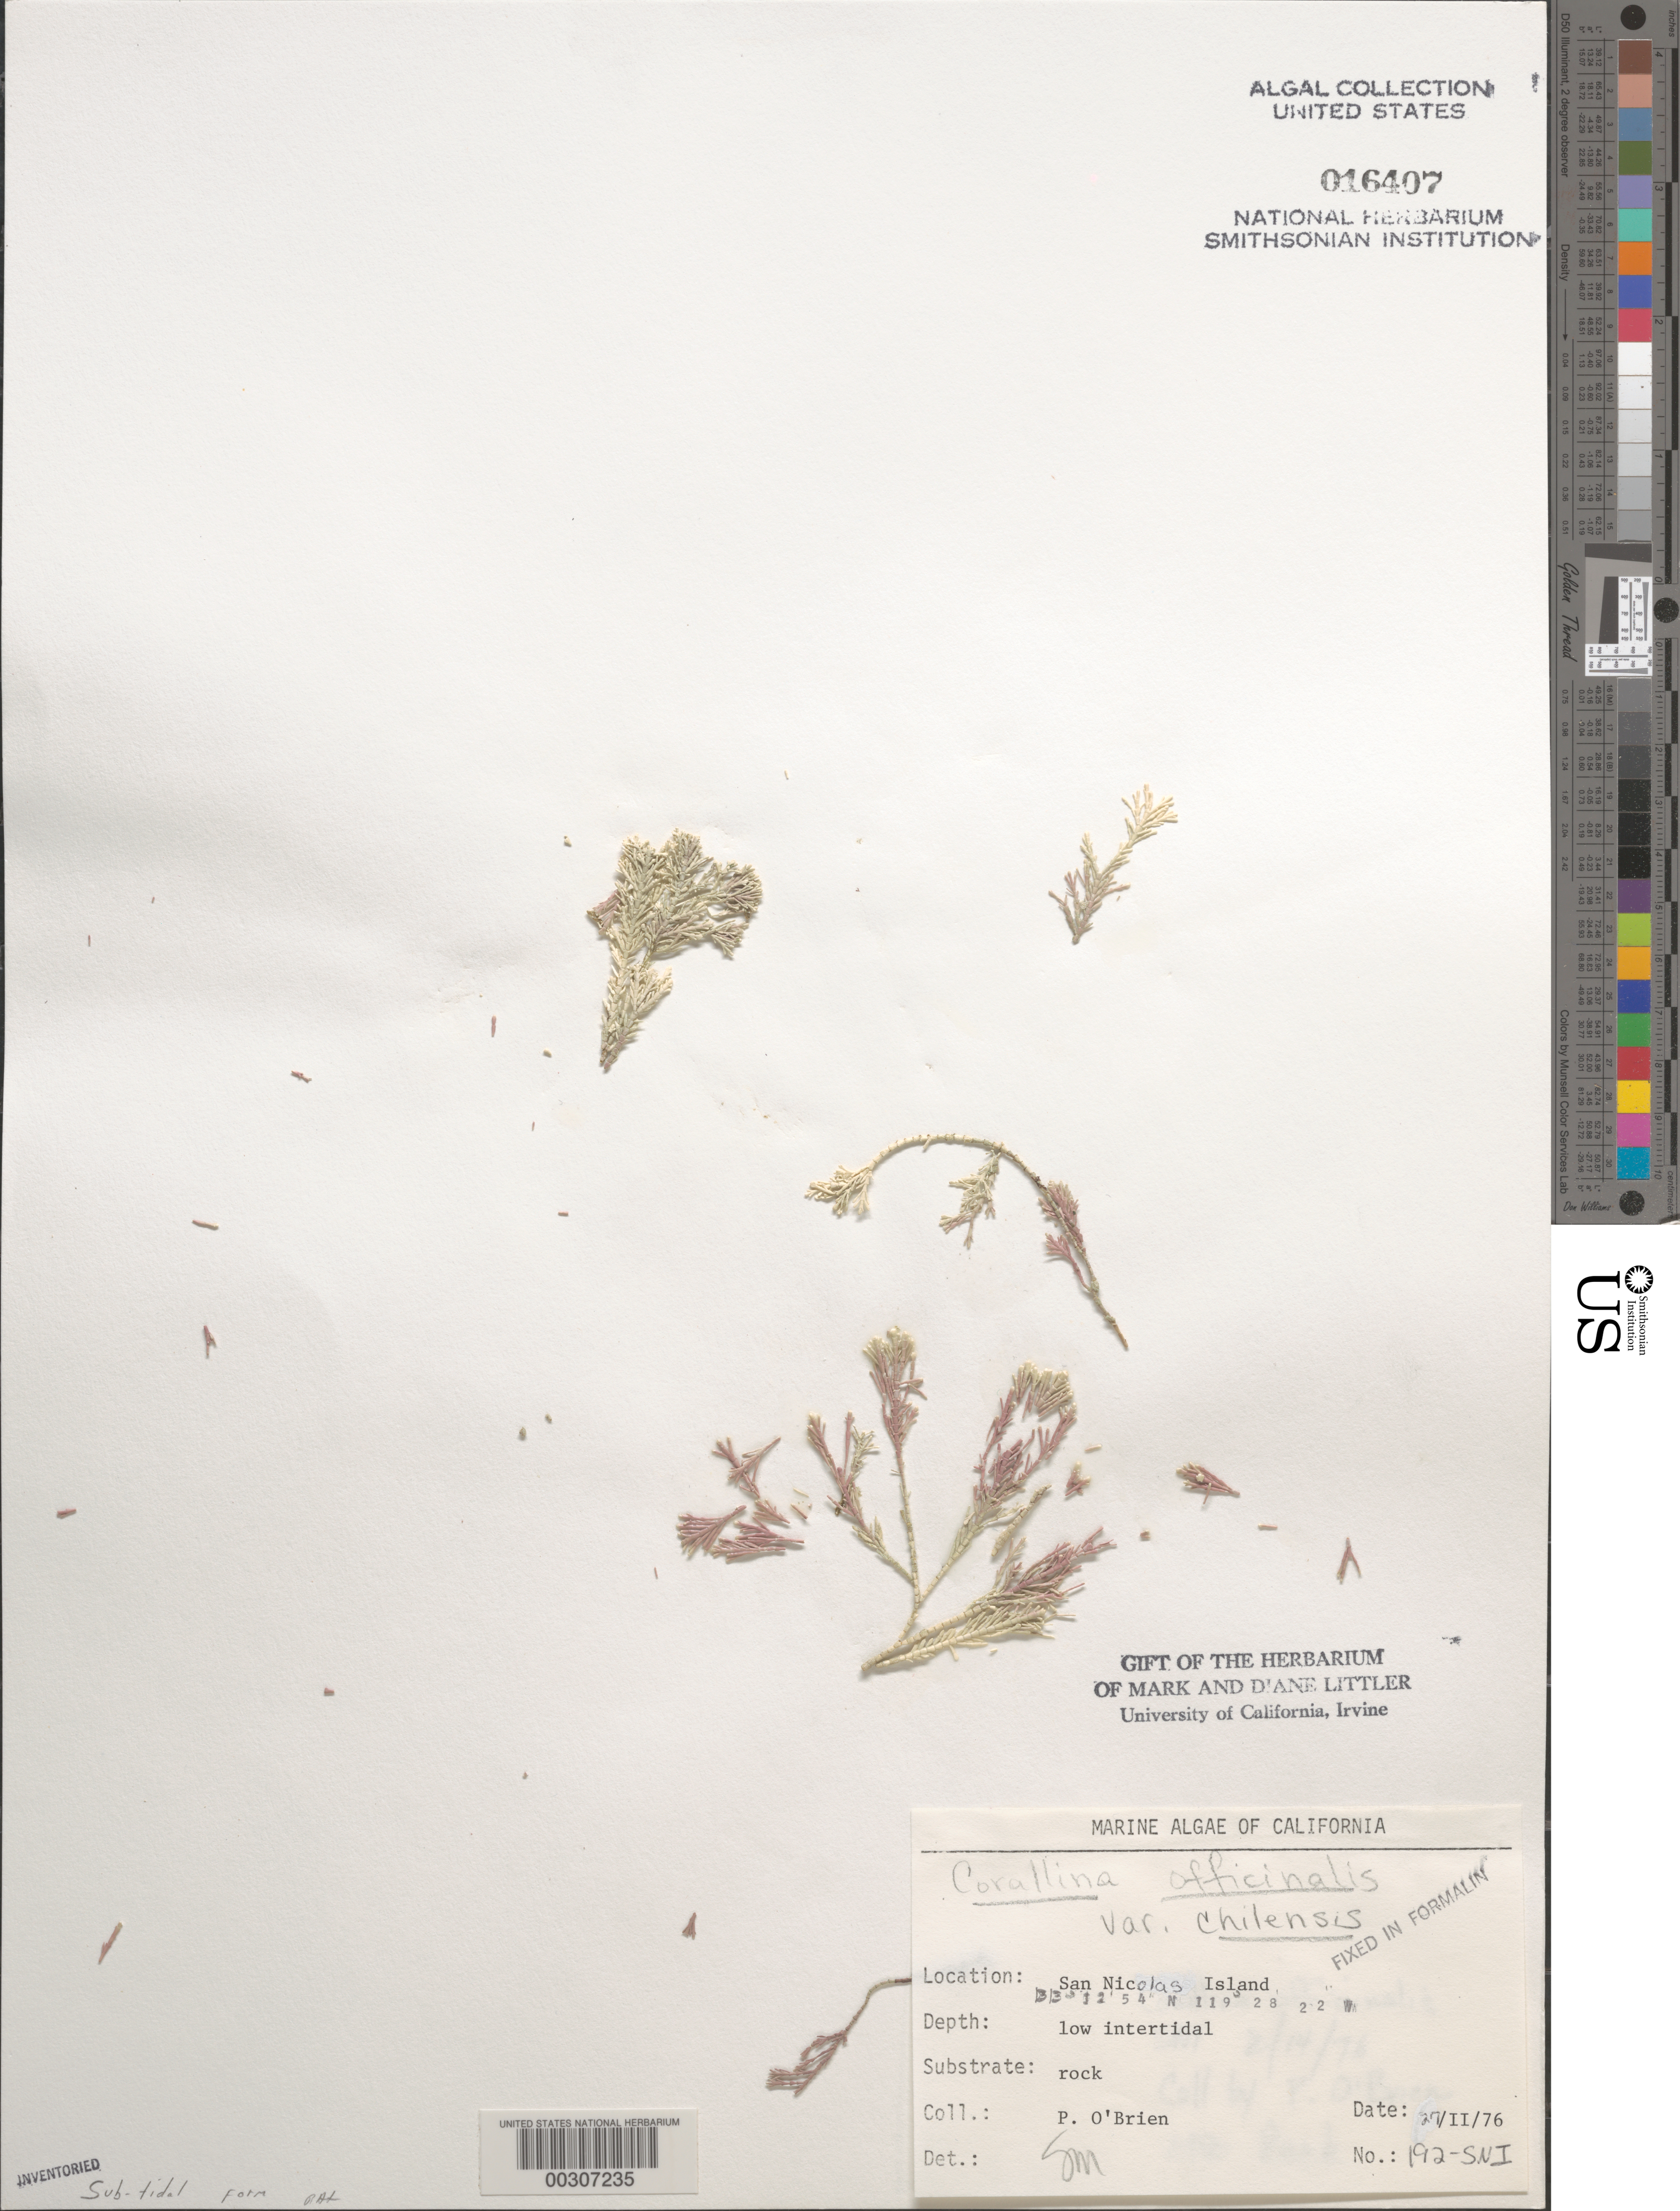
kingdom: Plantae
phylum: Rhodophyta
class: Florideophyceae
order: Corallinales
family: Corallinaceae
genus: Corallina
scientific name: Corallina officinalis var. chilensis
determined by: Murray, S. N.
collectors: P. O'Brien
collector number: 192-sni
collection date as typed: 27 Feb 1976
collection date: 1976-02-27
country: United States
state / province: California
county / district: Ventura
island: San Nicolas Island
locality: Dutch Harbor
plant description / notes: BLM-SOCALBIGHT Rocky Intertidal Survey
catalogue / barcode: US 16407